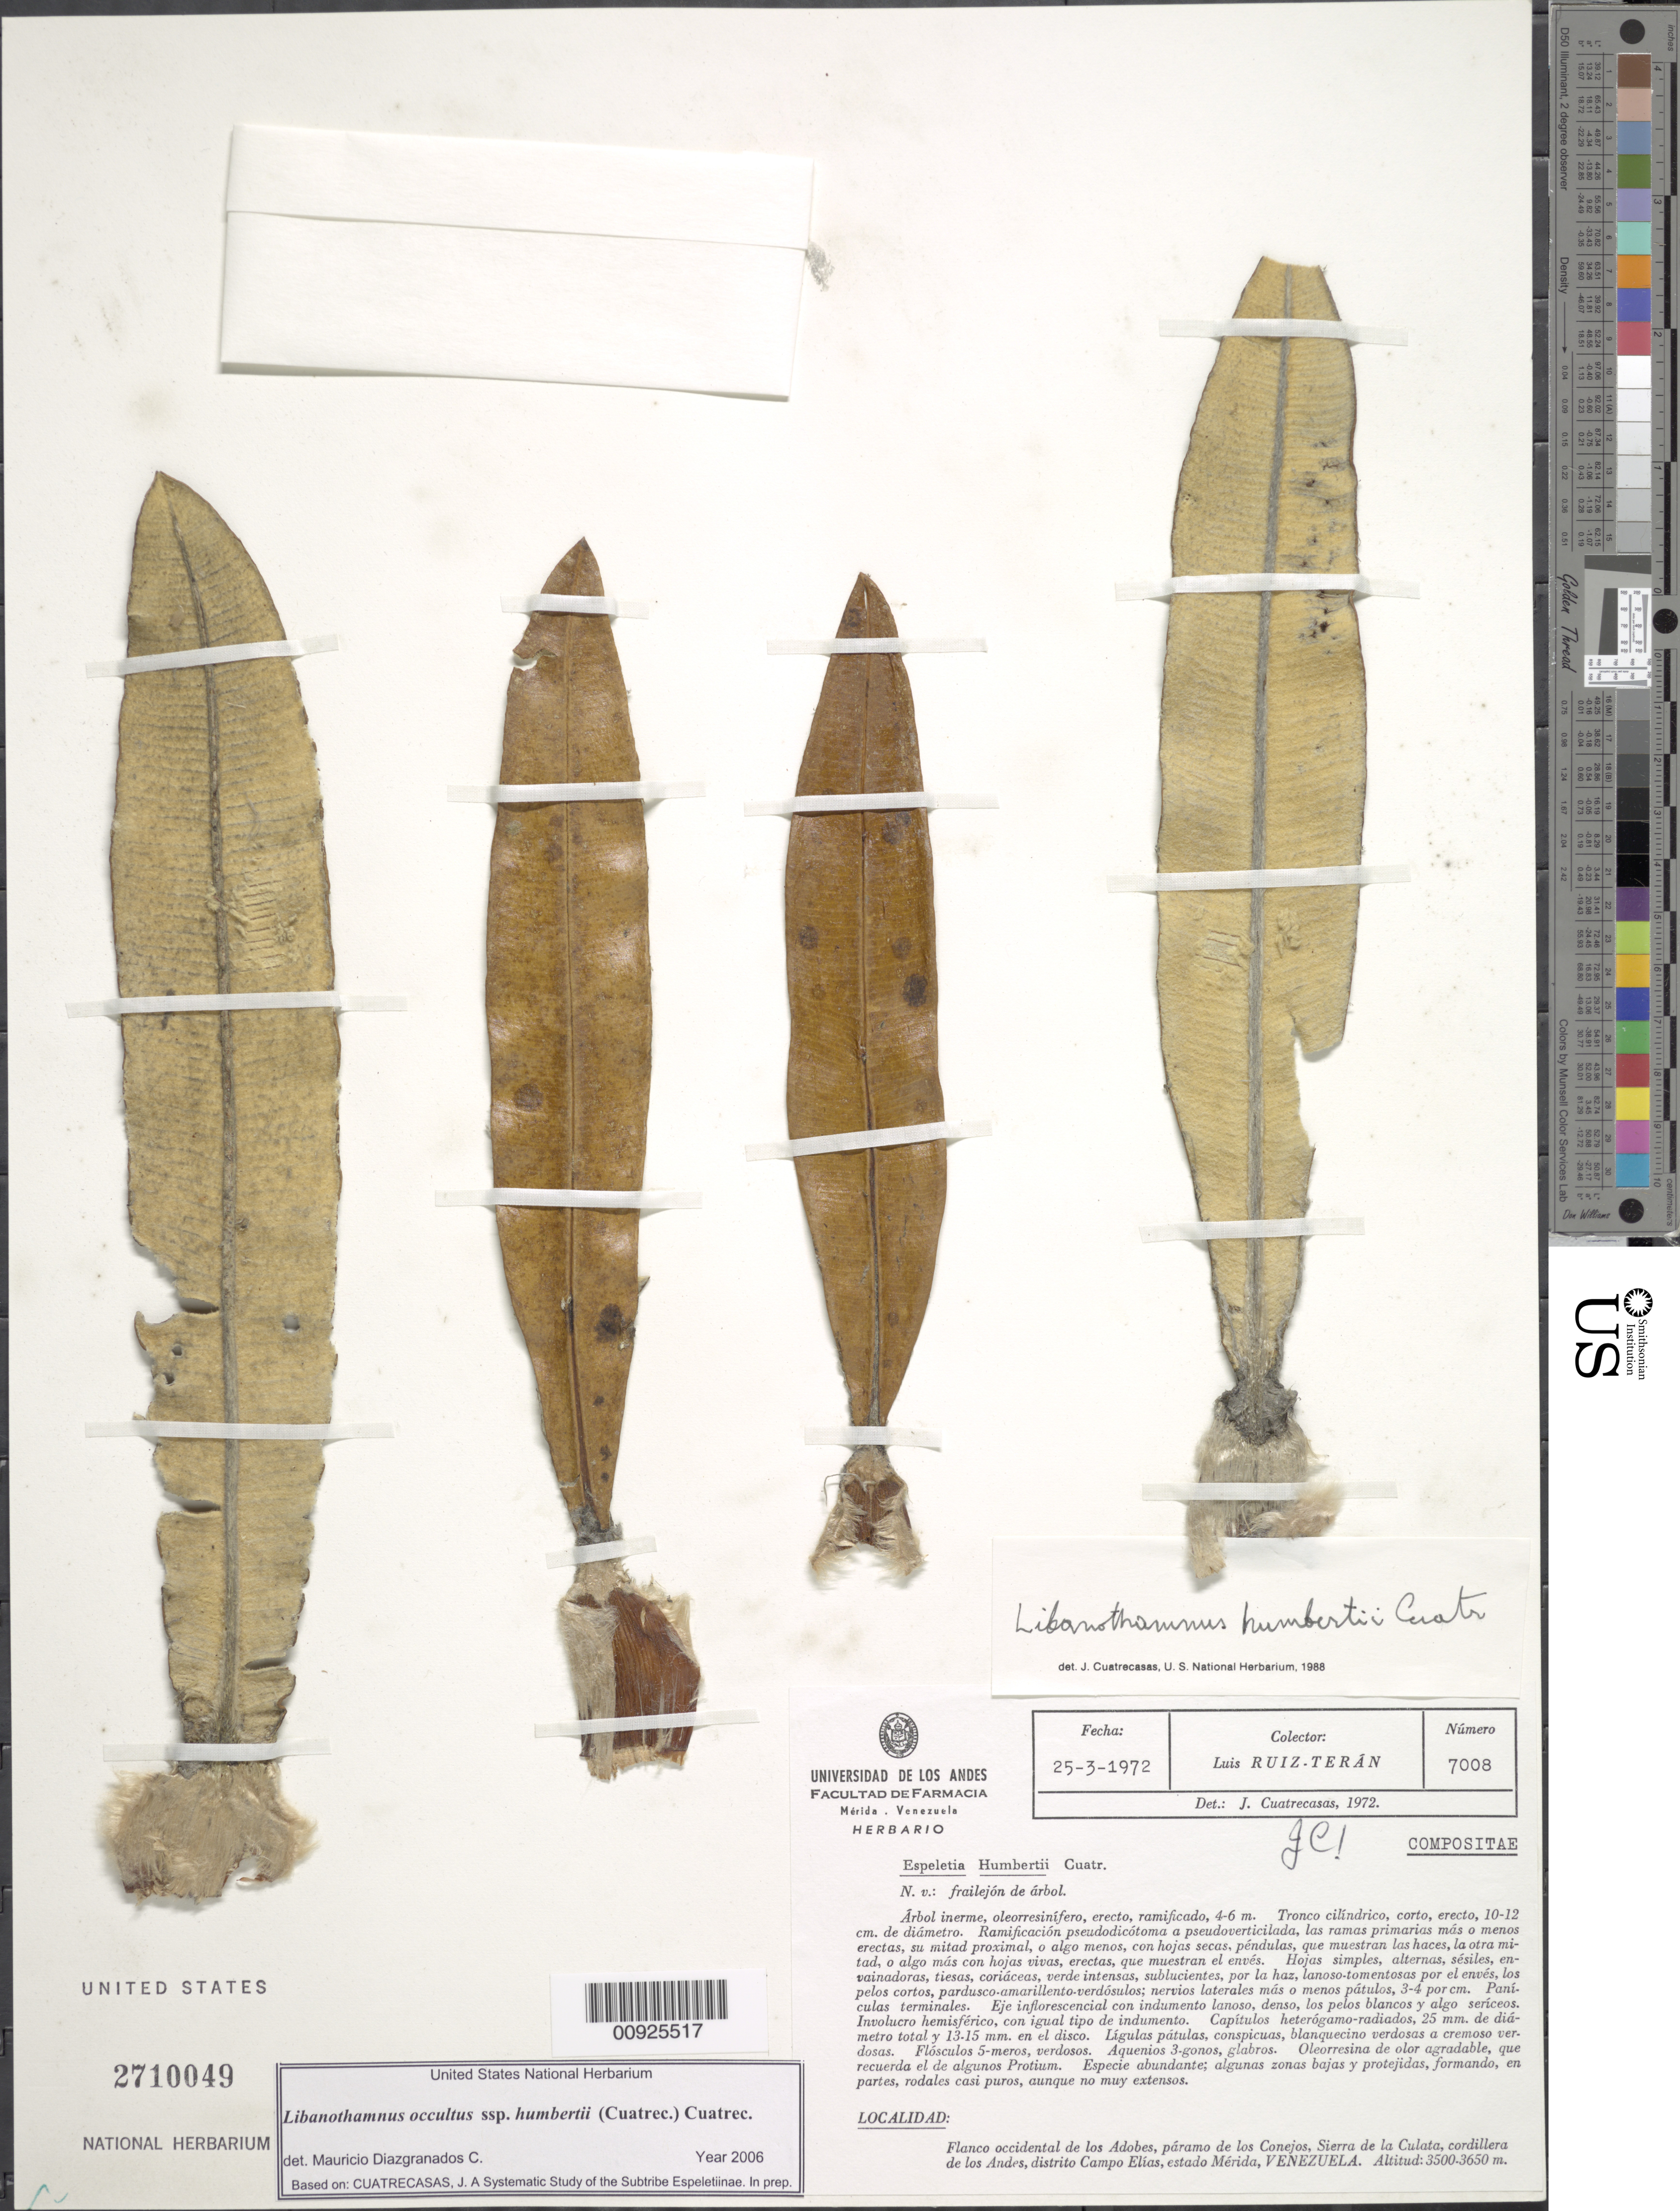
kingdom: Plantae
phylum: Tracheophyta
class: Magnoliopsida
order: Asterales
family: Asteraceae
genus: Libanothamnus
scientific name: Libanothamnus occultus subsp. humbertii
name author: (Cuatrec.) Cuatrec.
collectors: L. E. Ruíz-Terán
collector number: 7008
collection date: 1972-03-25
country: Venezuela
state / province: Mérida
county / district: Campo Elías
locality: Páramo de los Conejos. Flanco occidental de los Adobes, páramo de los Conejos, Sierra de la Culata, Cordillera de los Andes.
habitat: Especie abundante; algunas zonas bajas y protegidas, formando, en partes, rodales casi puros, aunque no muy extensos.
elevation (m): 3500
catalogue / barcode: US 2710049